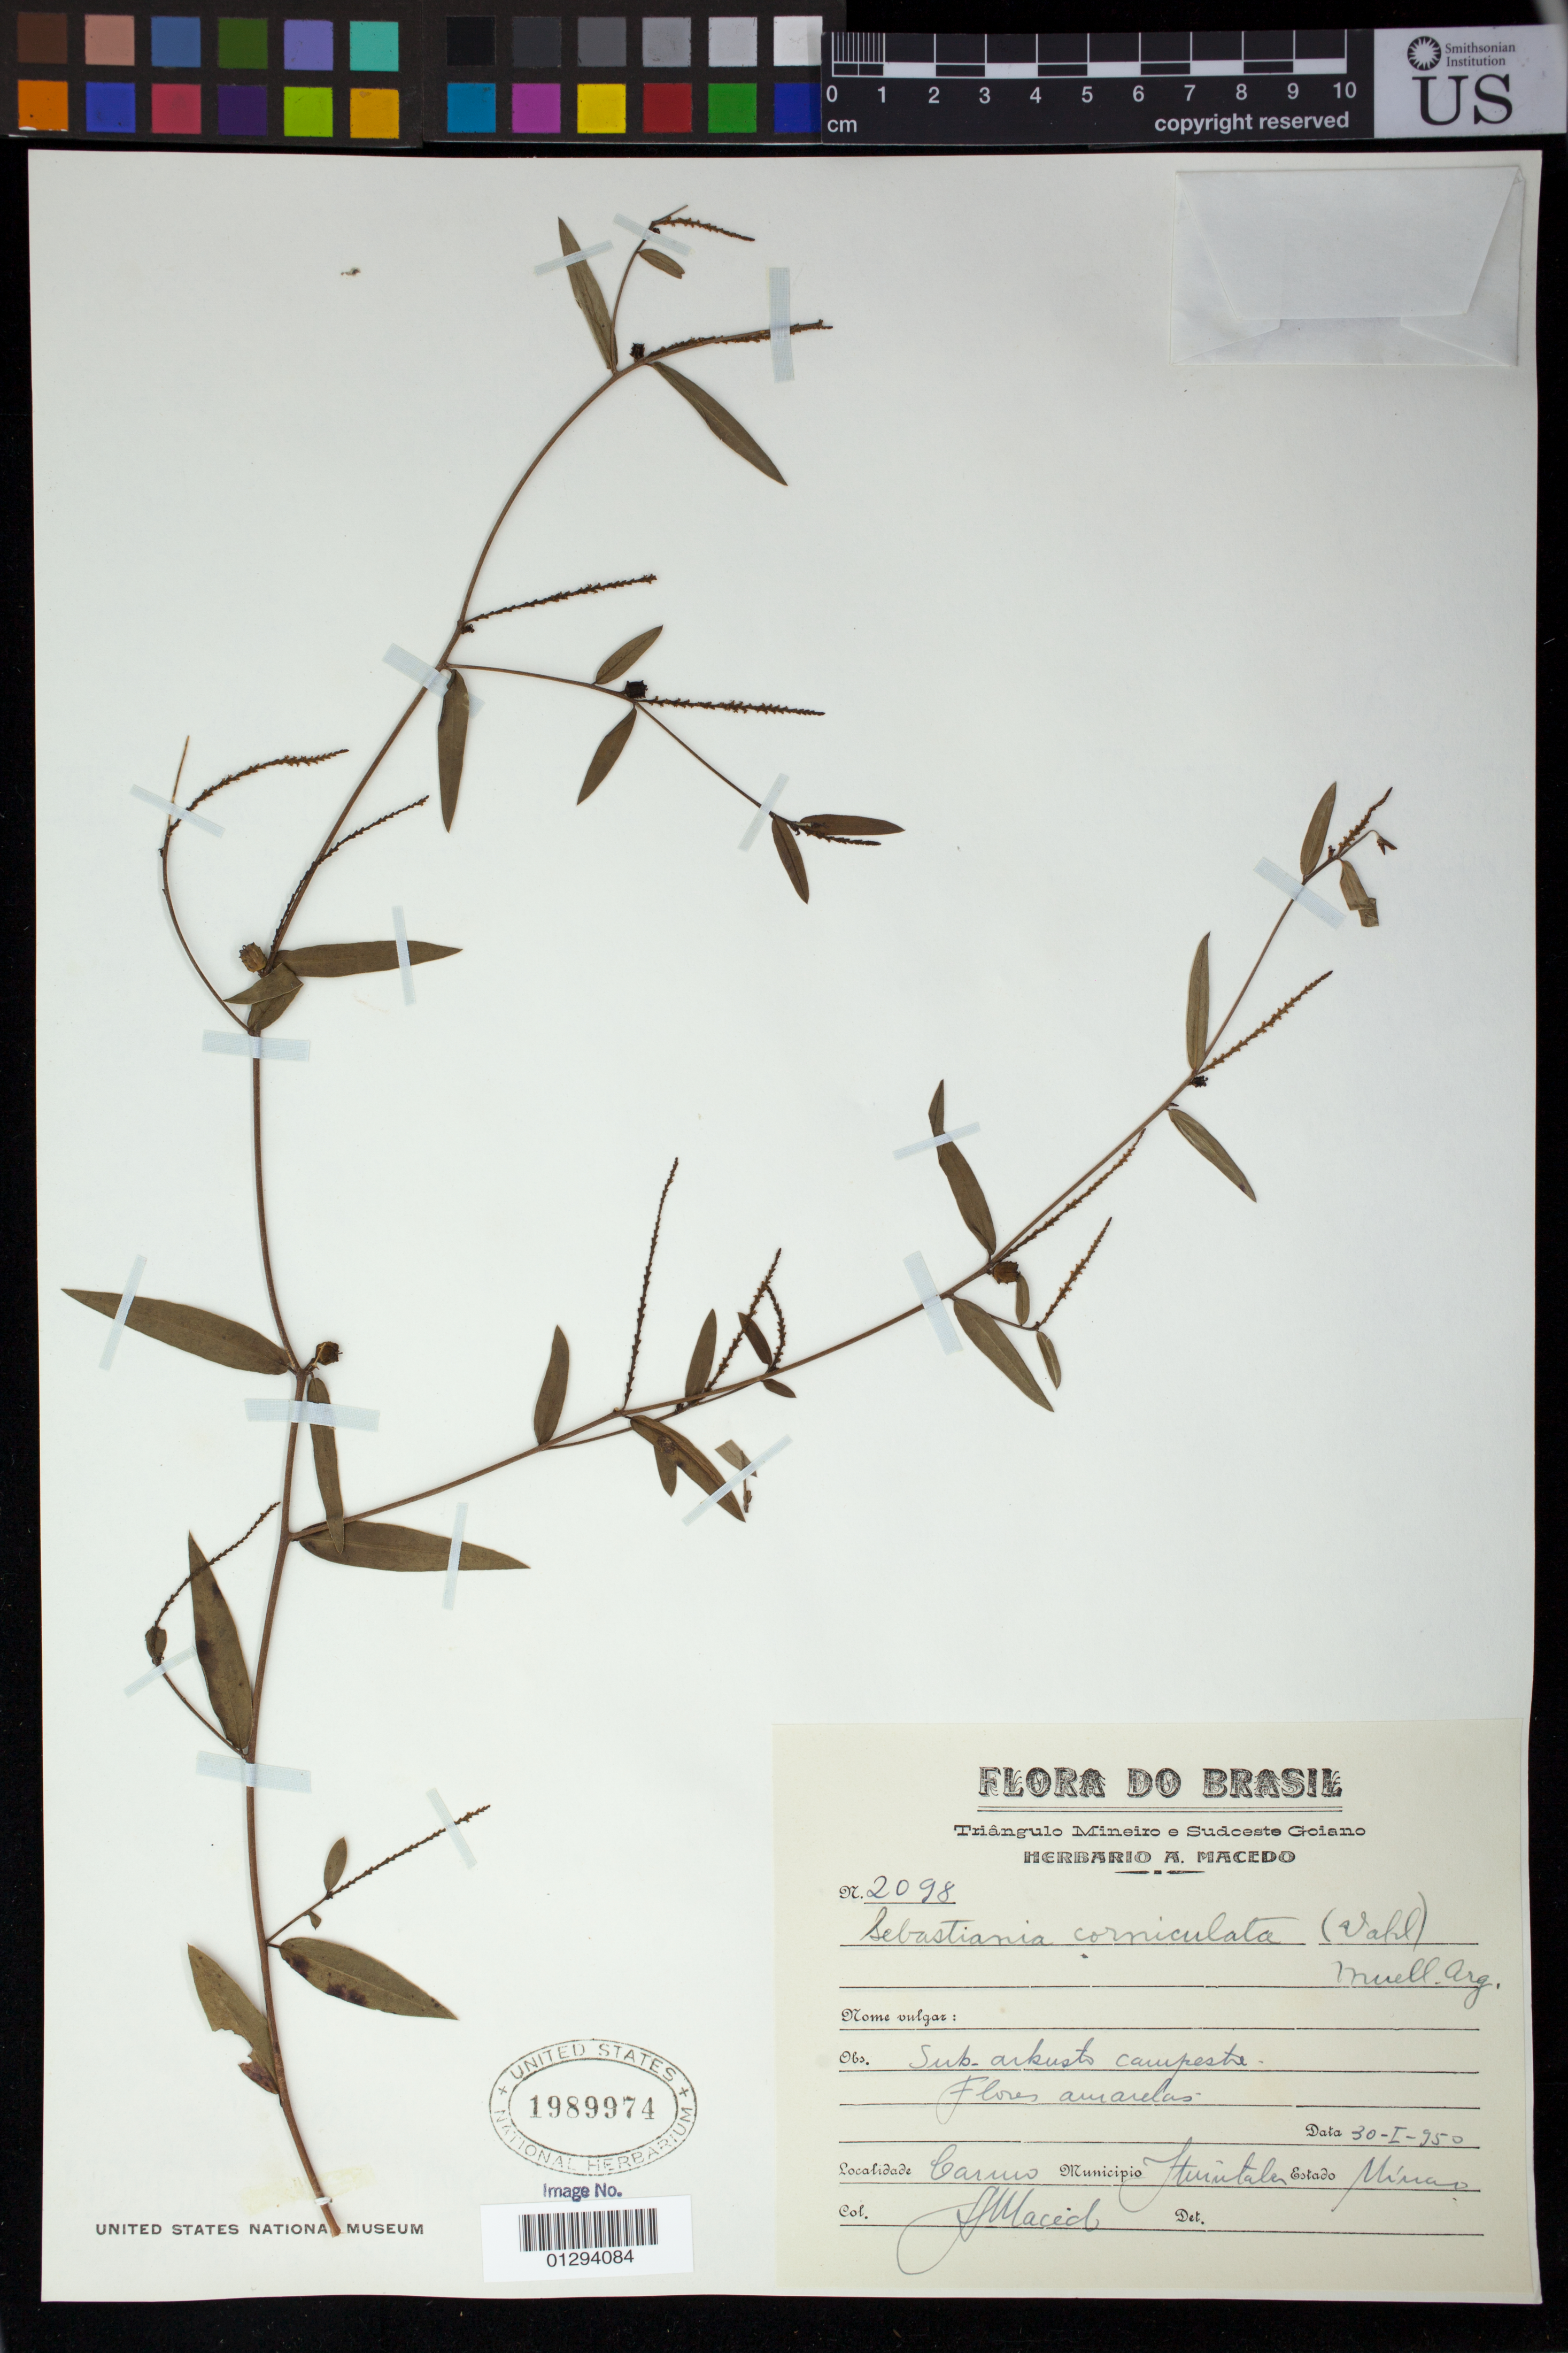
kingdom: Plantae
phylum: Tracheophyta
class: Magnoliopsida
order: Malpighiales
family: Euphorbiaceae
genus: Sebastiania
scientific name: Sebastiania corniculata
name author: (Vahl) Müll. Arg.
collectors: A. Macedo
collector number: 2098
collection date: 1950-01-30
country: Brazil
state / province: Minas Gerais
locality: Carmo, Ituiutaba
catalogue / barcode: US 1989974